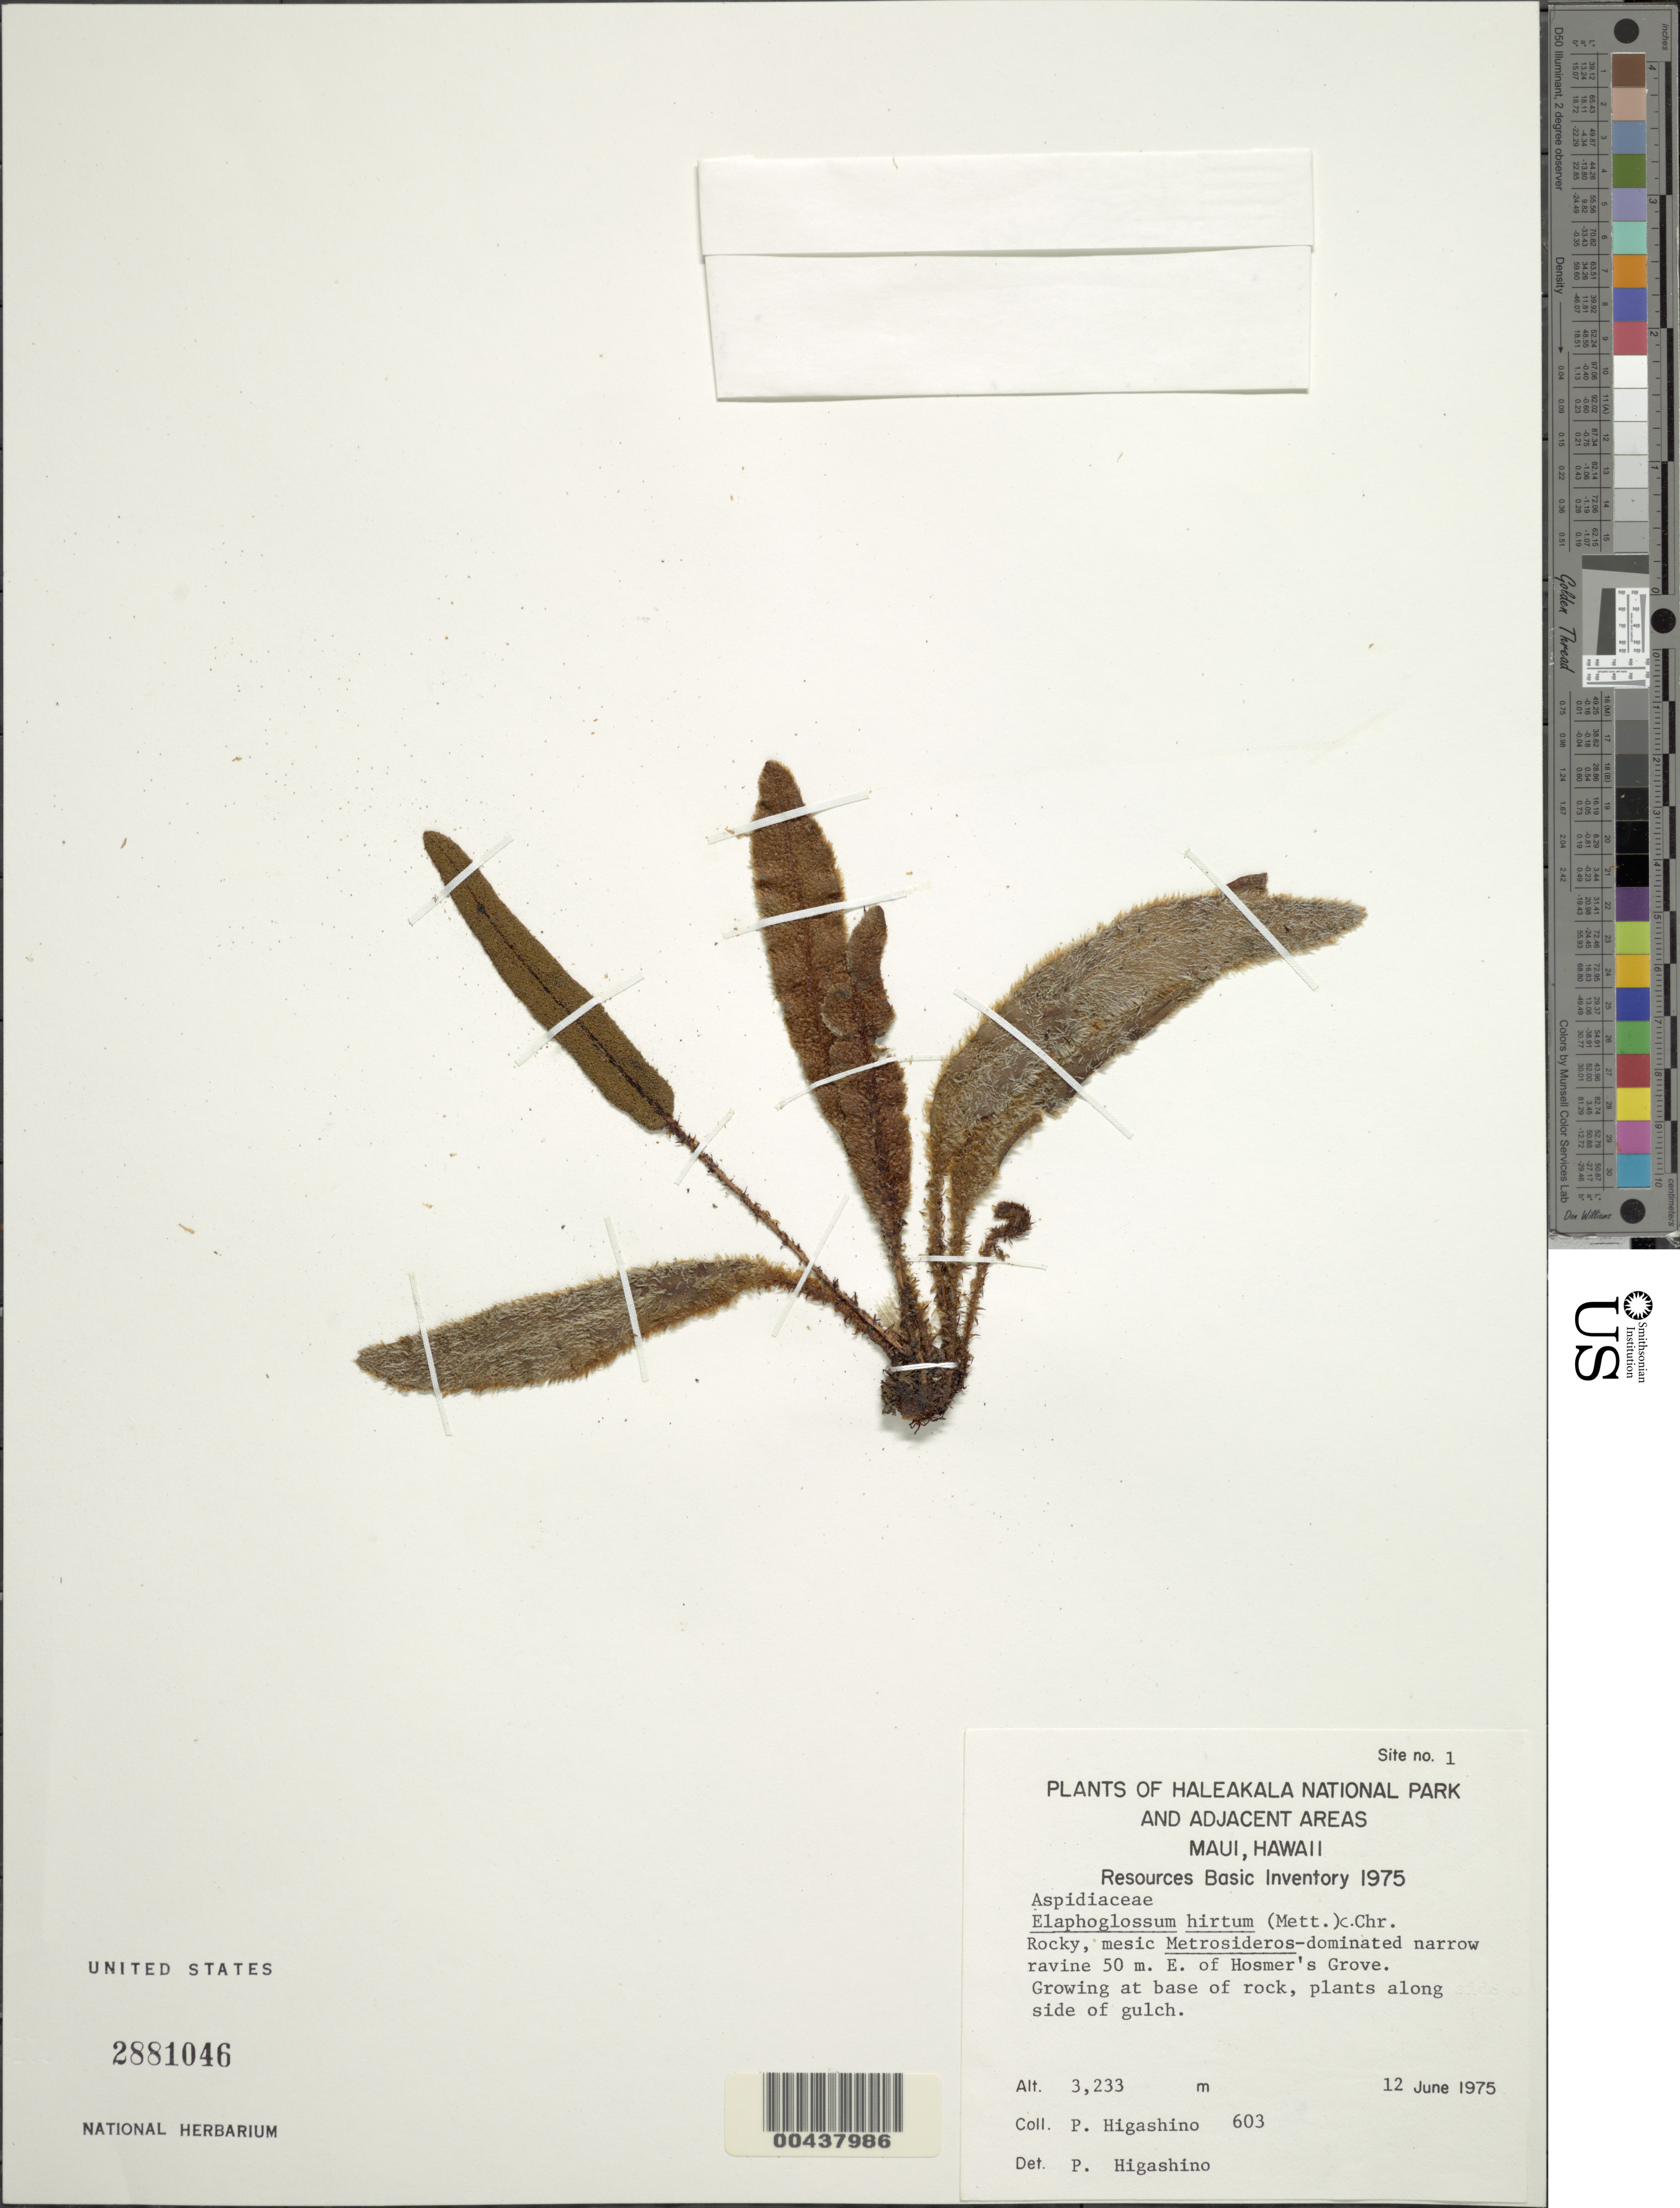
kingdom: Plantae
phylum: Tracheophyta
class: Polypodiopsida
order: Polypodiales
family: Dryopteridaceae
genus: Elaphoglossum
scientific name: Elaphoglossum hirtum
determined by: Higashino, P.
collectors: P. Higashino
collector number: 603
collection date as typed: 12 Jun 1975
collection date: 1975-06-12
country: United States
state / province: Hawaii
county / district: Maui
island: Maui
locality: Ravine 50 mi E of Hosmer's Grove. Haleakala National Park and adjacent areas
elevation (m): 3233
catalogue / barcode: US 2881046